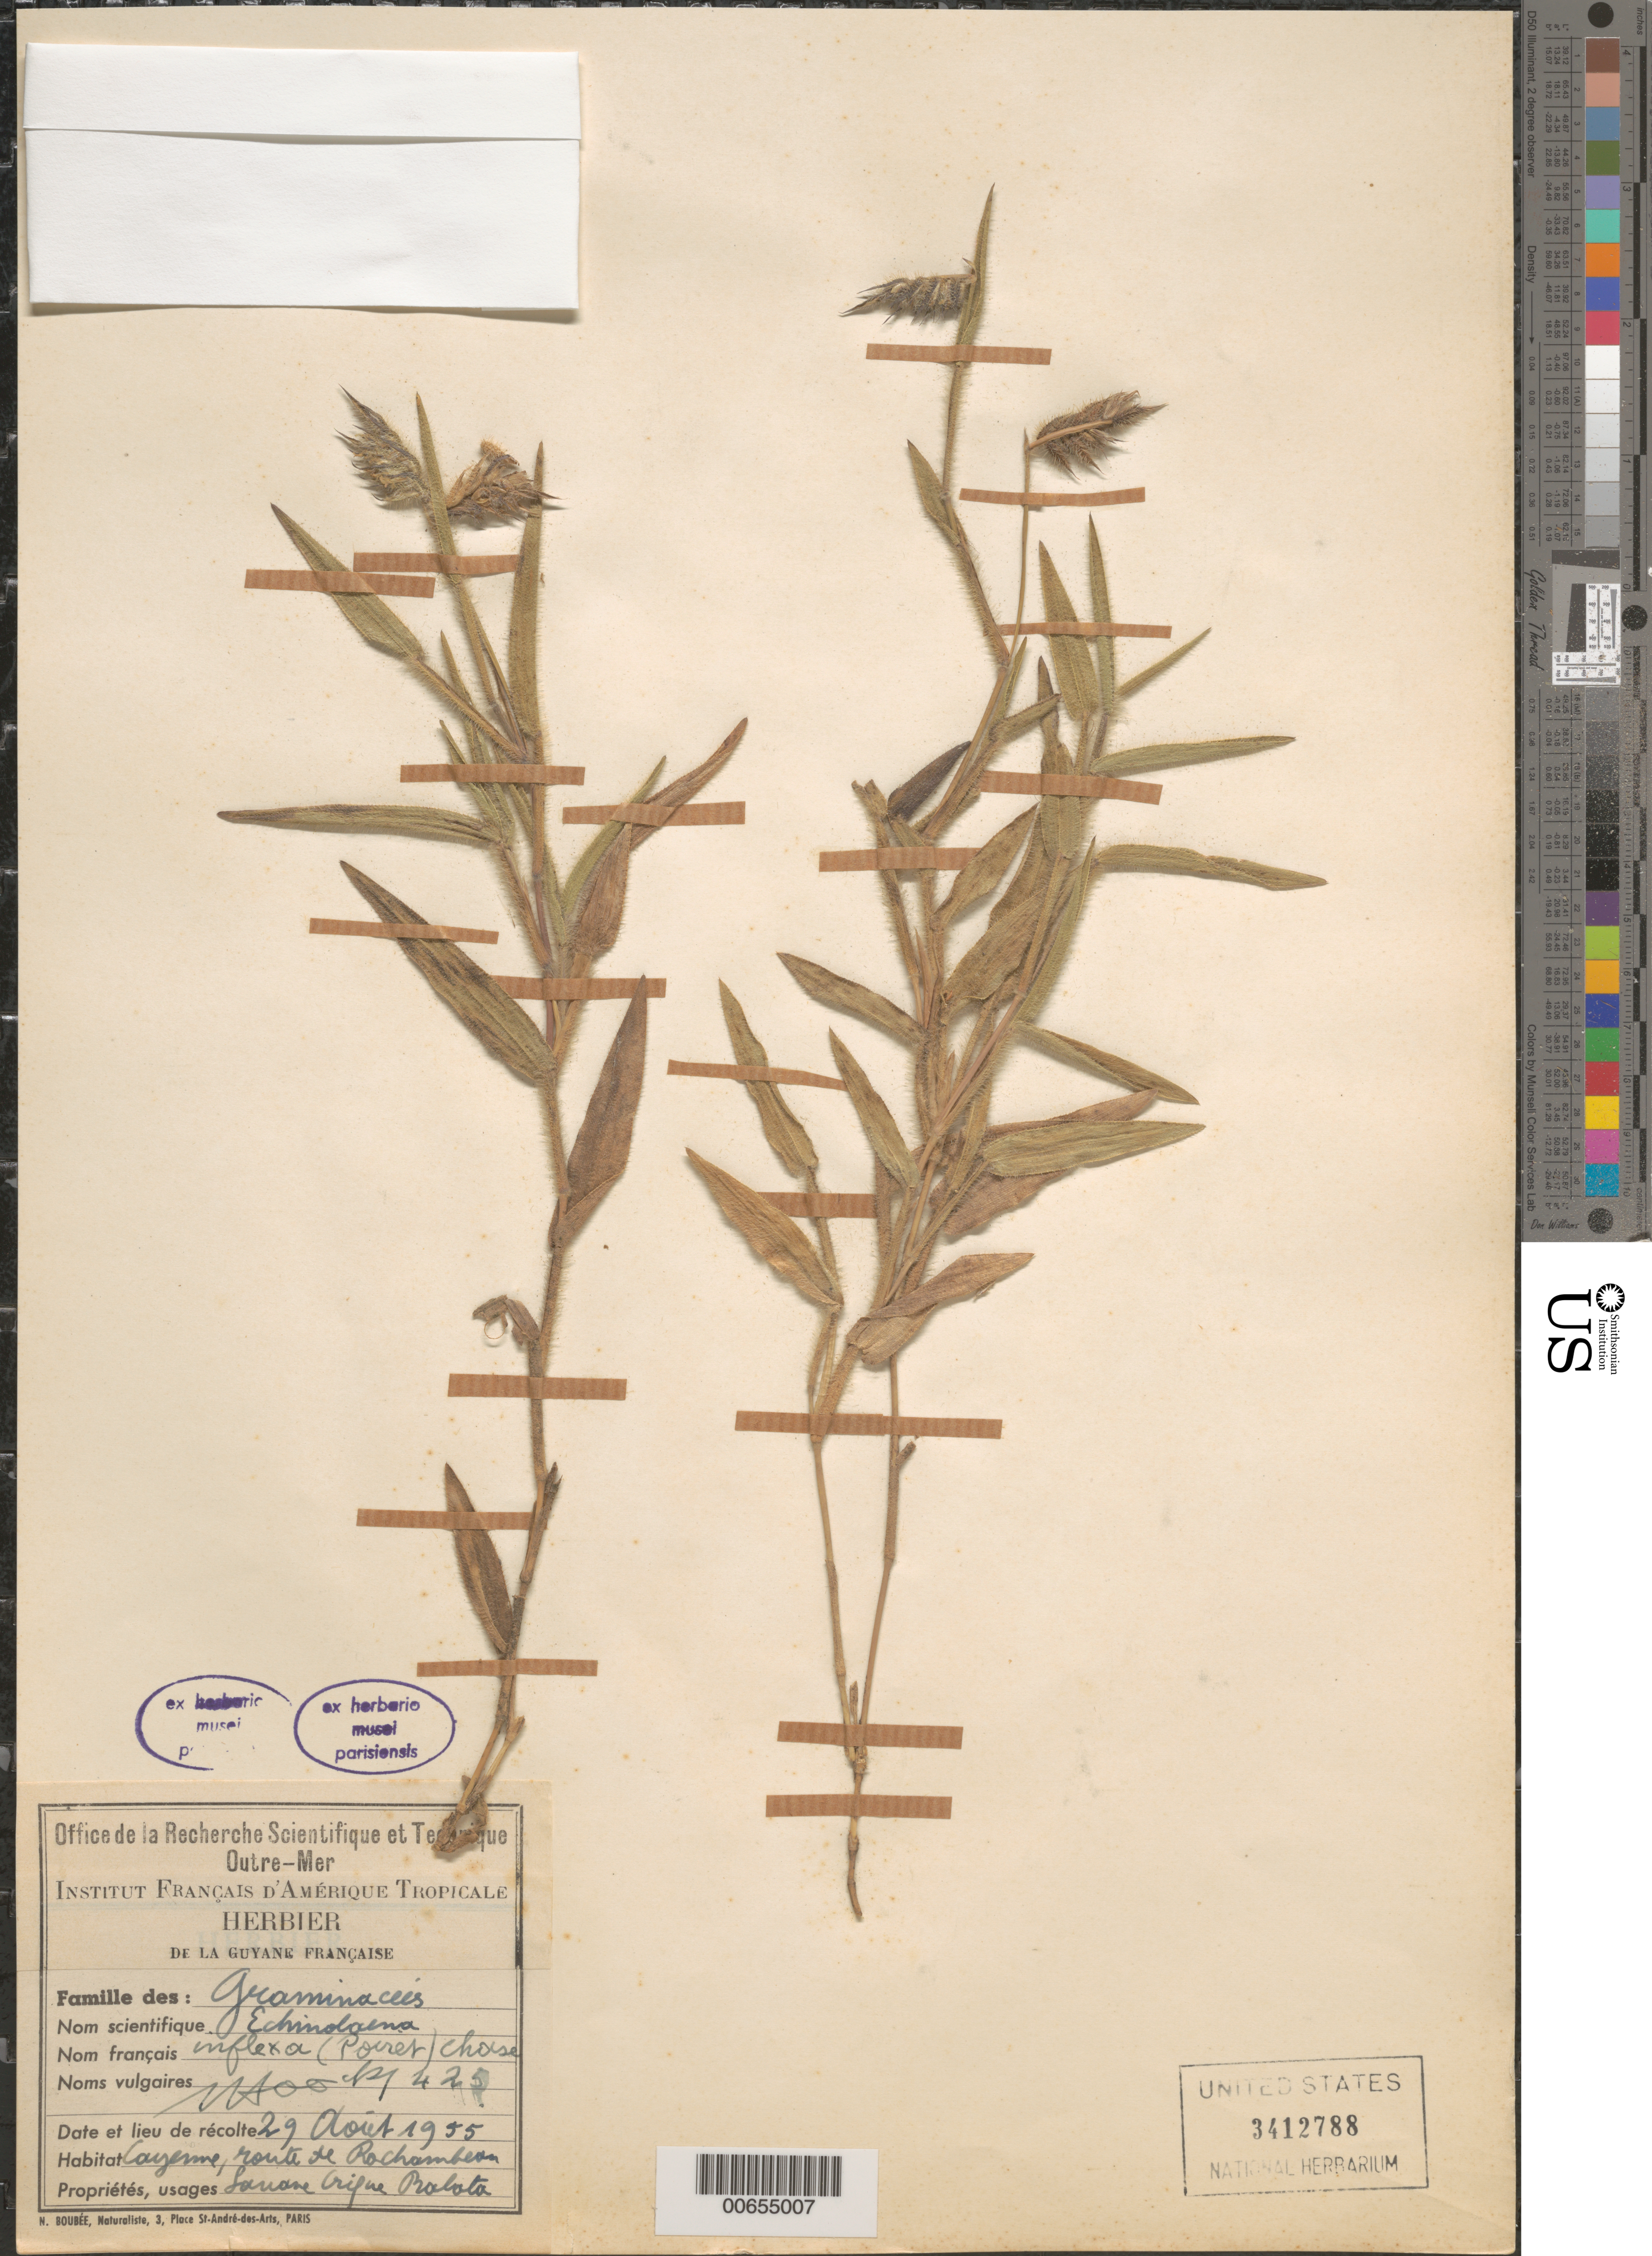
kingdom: Plantae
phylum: Tracheophyta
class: Liliopsida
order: Poales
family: Poaceae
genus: Echinolaena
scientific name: Echinolaena inflexa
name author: (Poir.) Chase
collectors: J. Hoock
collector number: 425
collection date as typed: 29-Aug-55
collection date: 1955-08-29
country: French Guiana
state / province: Cayenne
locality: Cayenne, Route de Rochambeau, Savane Crique Balata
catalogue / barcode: US 3412788